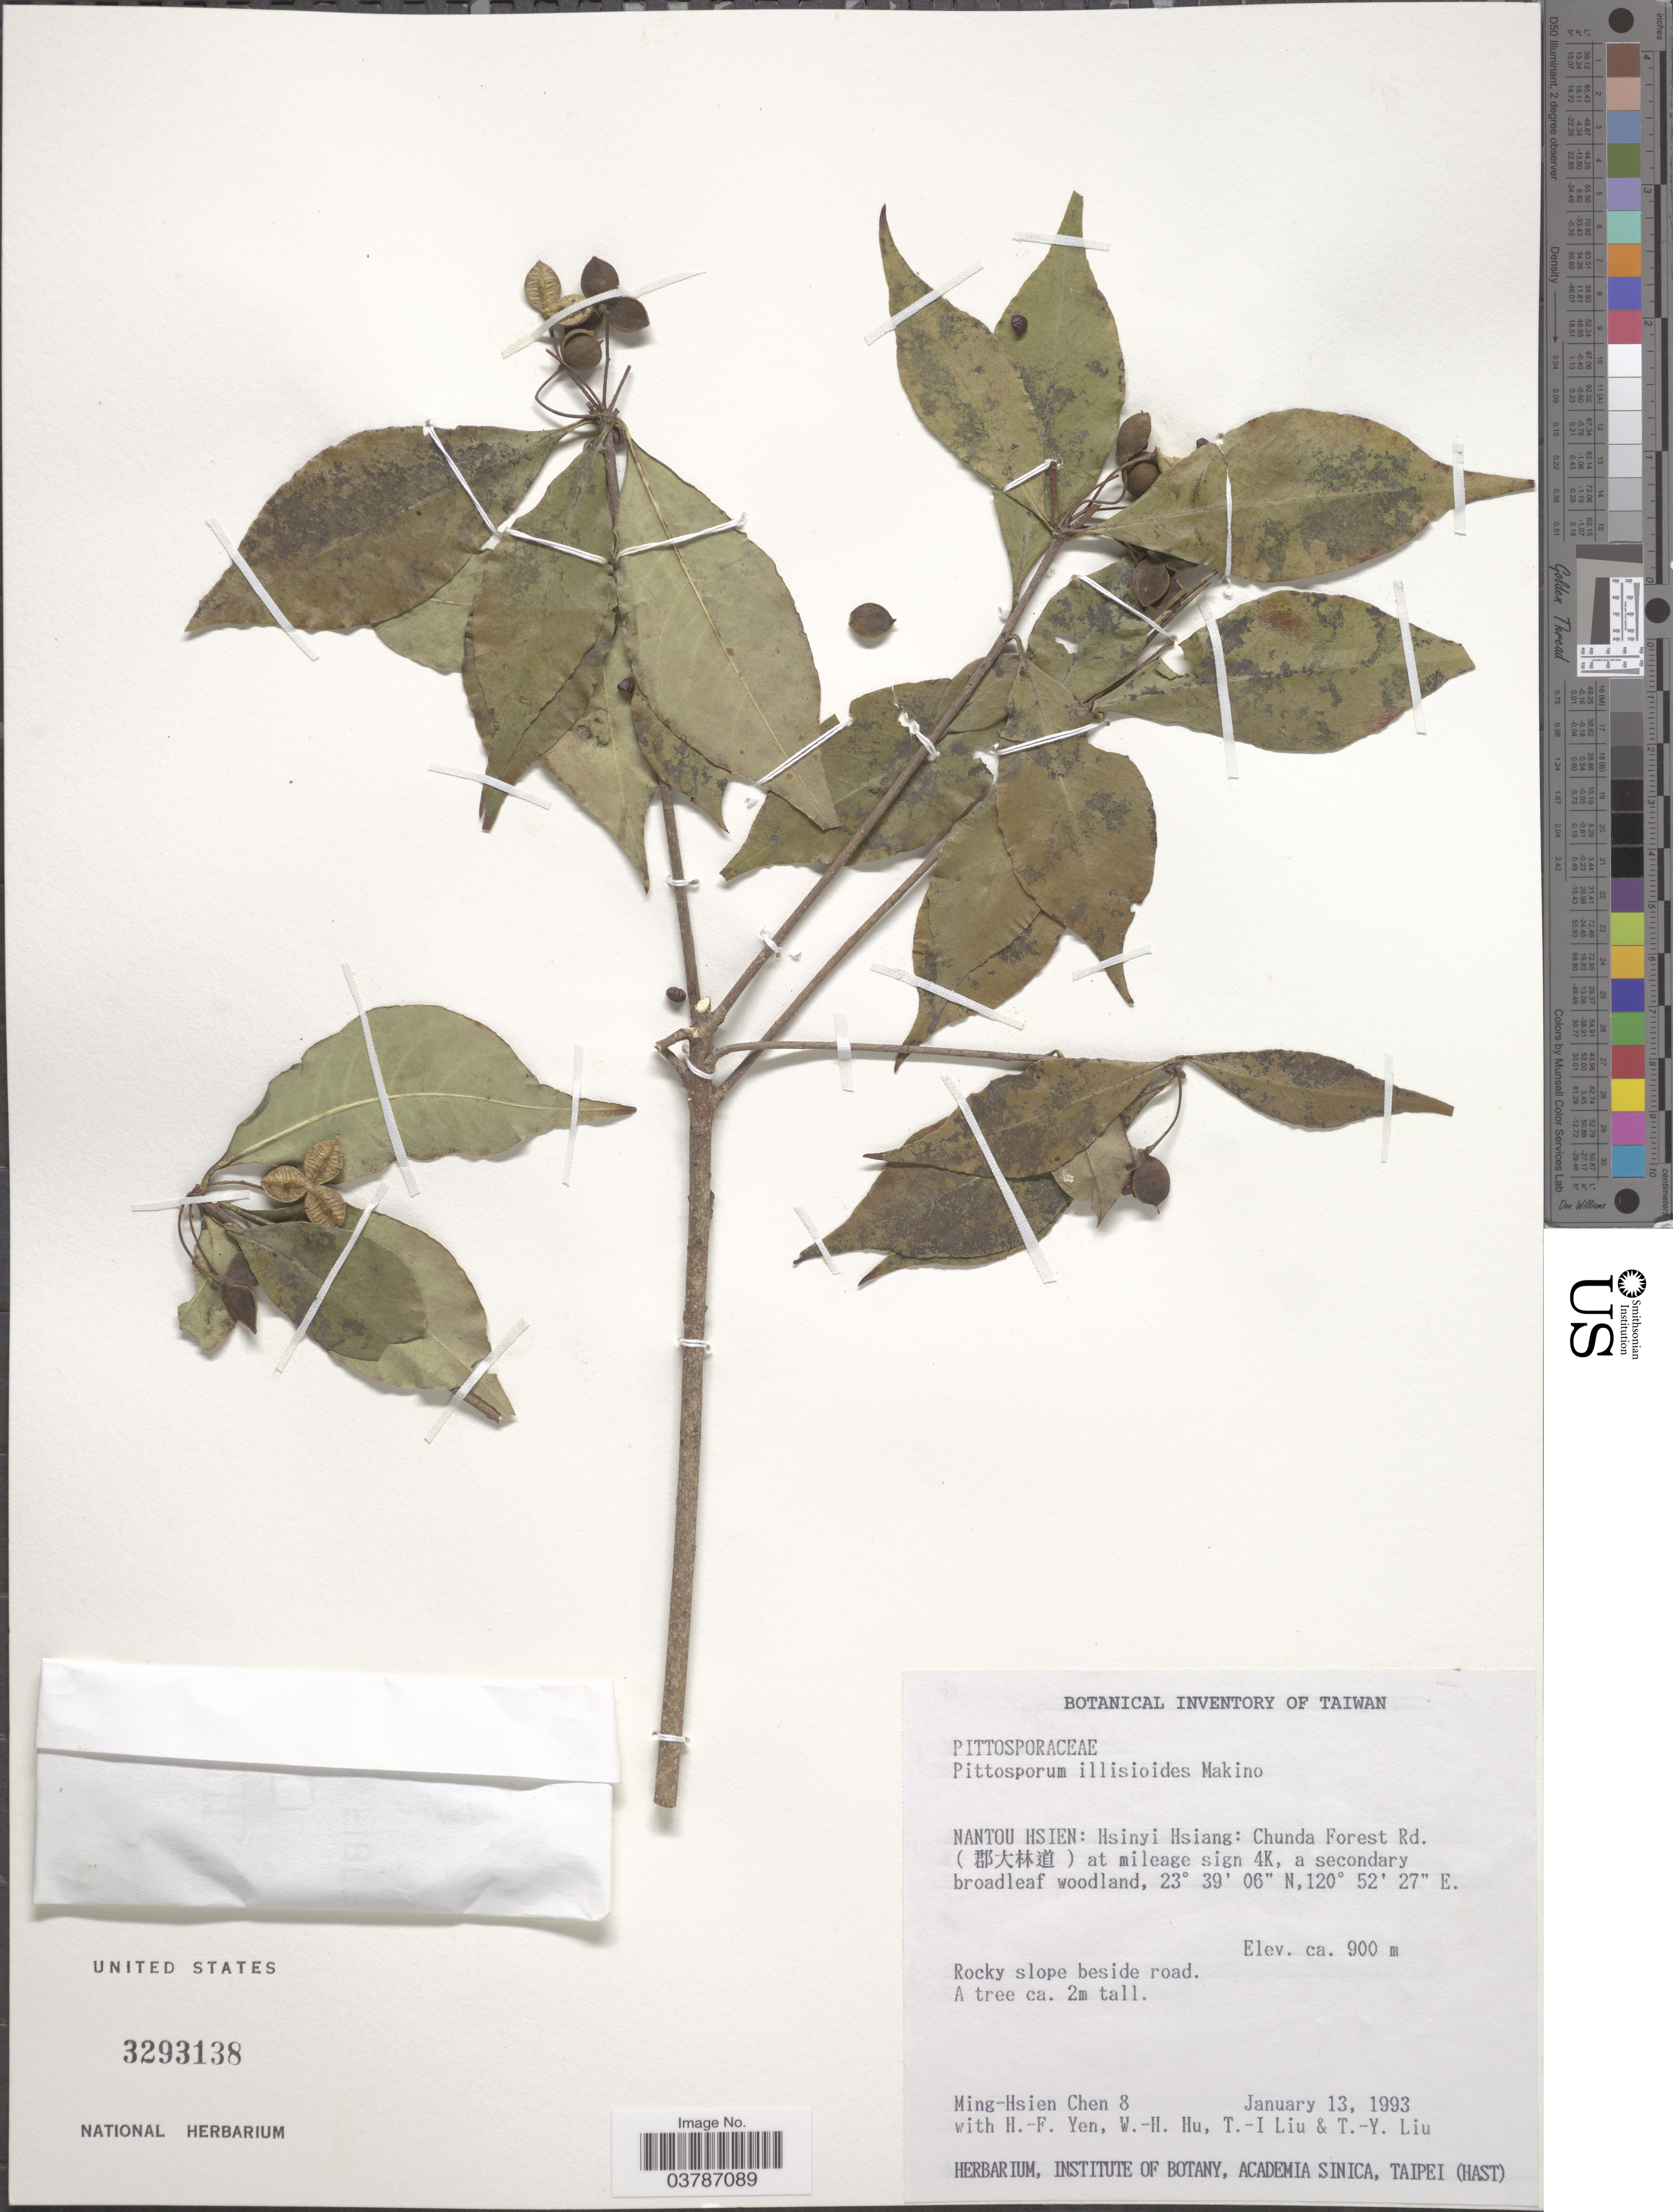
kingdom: Plantae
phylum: Tracheophyta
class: Magnoliopsida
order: Apiales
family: Pittosporaceae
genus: Pittosporum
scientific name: Pittosporum illicioides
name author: Makino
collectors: C. Ming-Hsien, H. Yen, W. H. Hu, T. I. Liu & T. Y. Liu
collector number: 8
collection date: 1993-01-13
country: Taiwan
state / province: Nantou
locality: Nantou Hsien: Hsinyi Hsiang: Chunda Forest Rd. (X) at mileage sign 4K, a secondary broadleaf woodland.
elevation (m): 900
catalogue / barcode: US 3293138